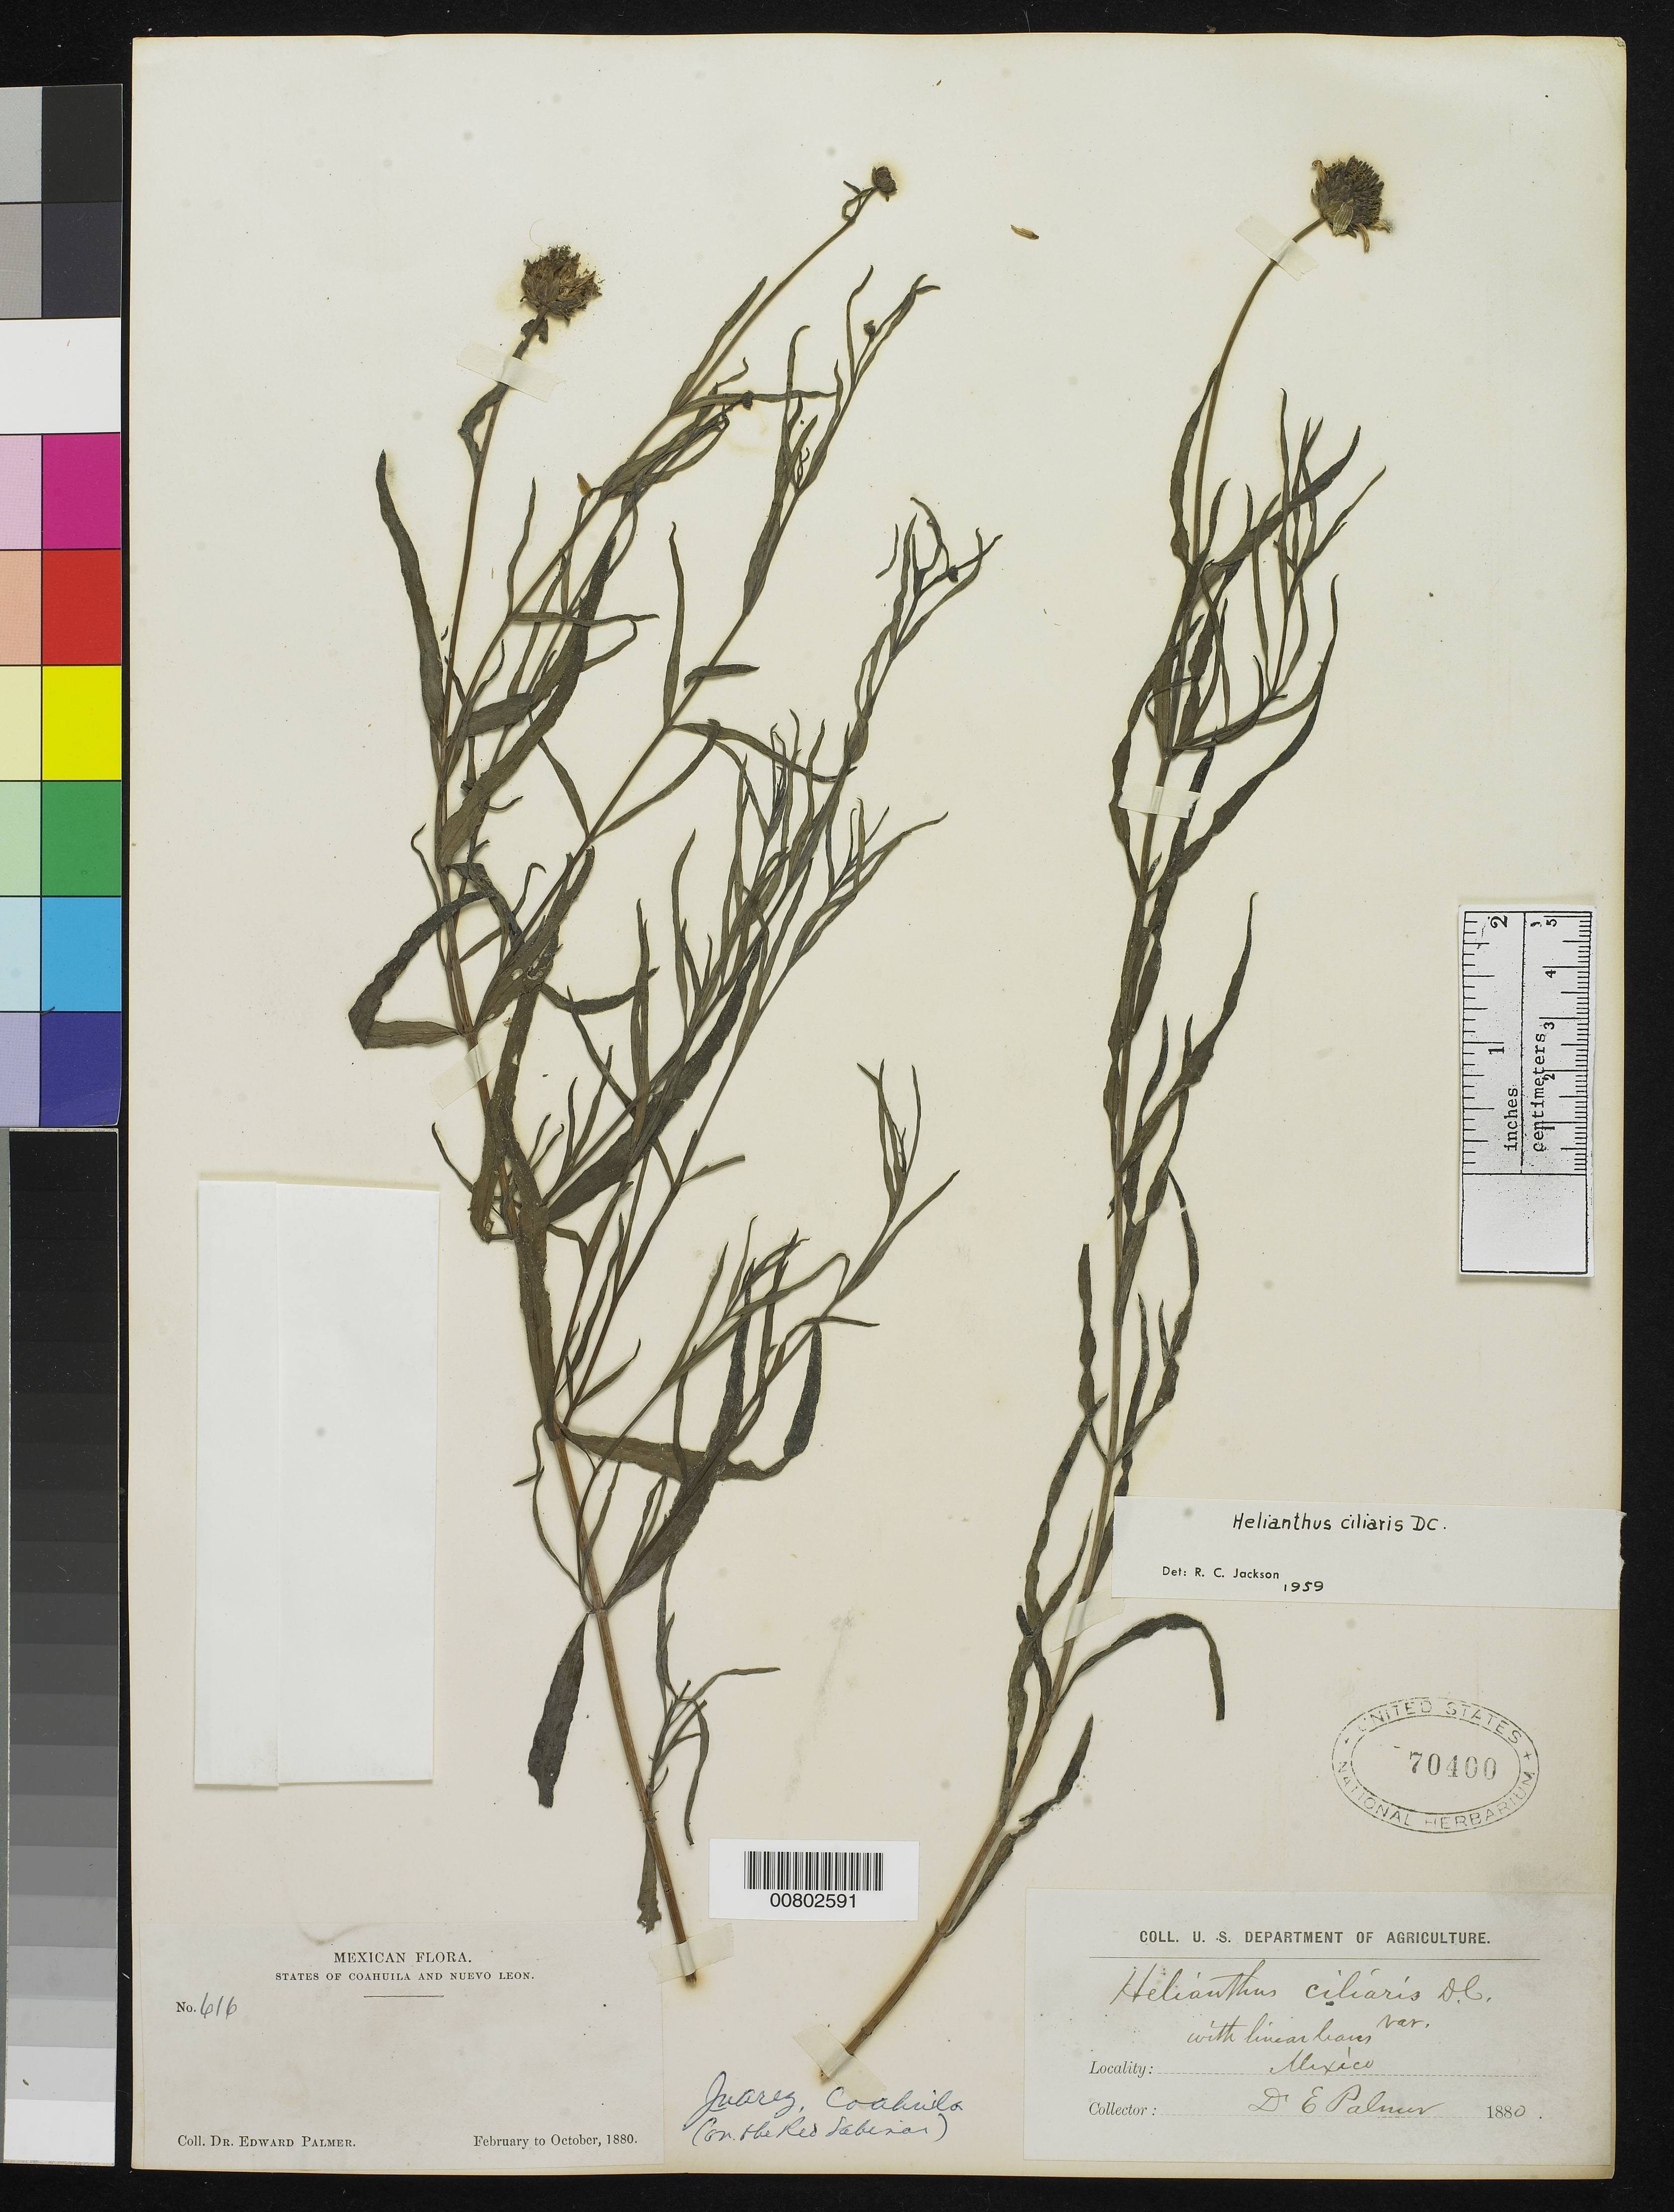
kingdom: Plantae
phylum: Tracheophyta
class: Magnoliopsida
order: Asterales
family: Asteraceae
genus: Helianthus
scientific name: Helianthus ciliaris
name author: DC.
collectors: E. Palmer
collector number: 616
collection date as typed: Feb 1880 to -- Oct 1880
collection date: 1880-02/1880-10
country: Mexico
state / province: Coahuila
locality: Juarez Coahuila (on the rio Sabinas)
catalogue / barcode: US 70400